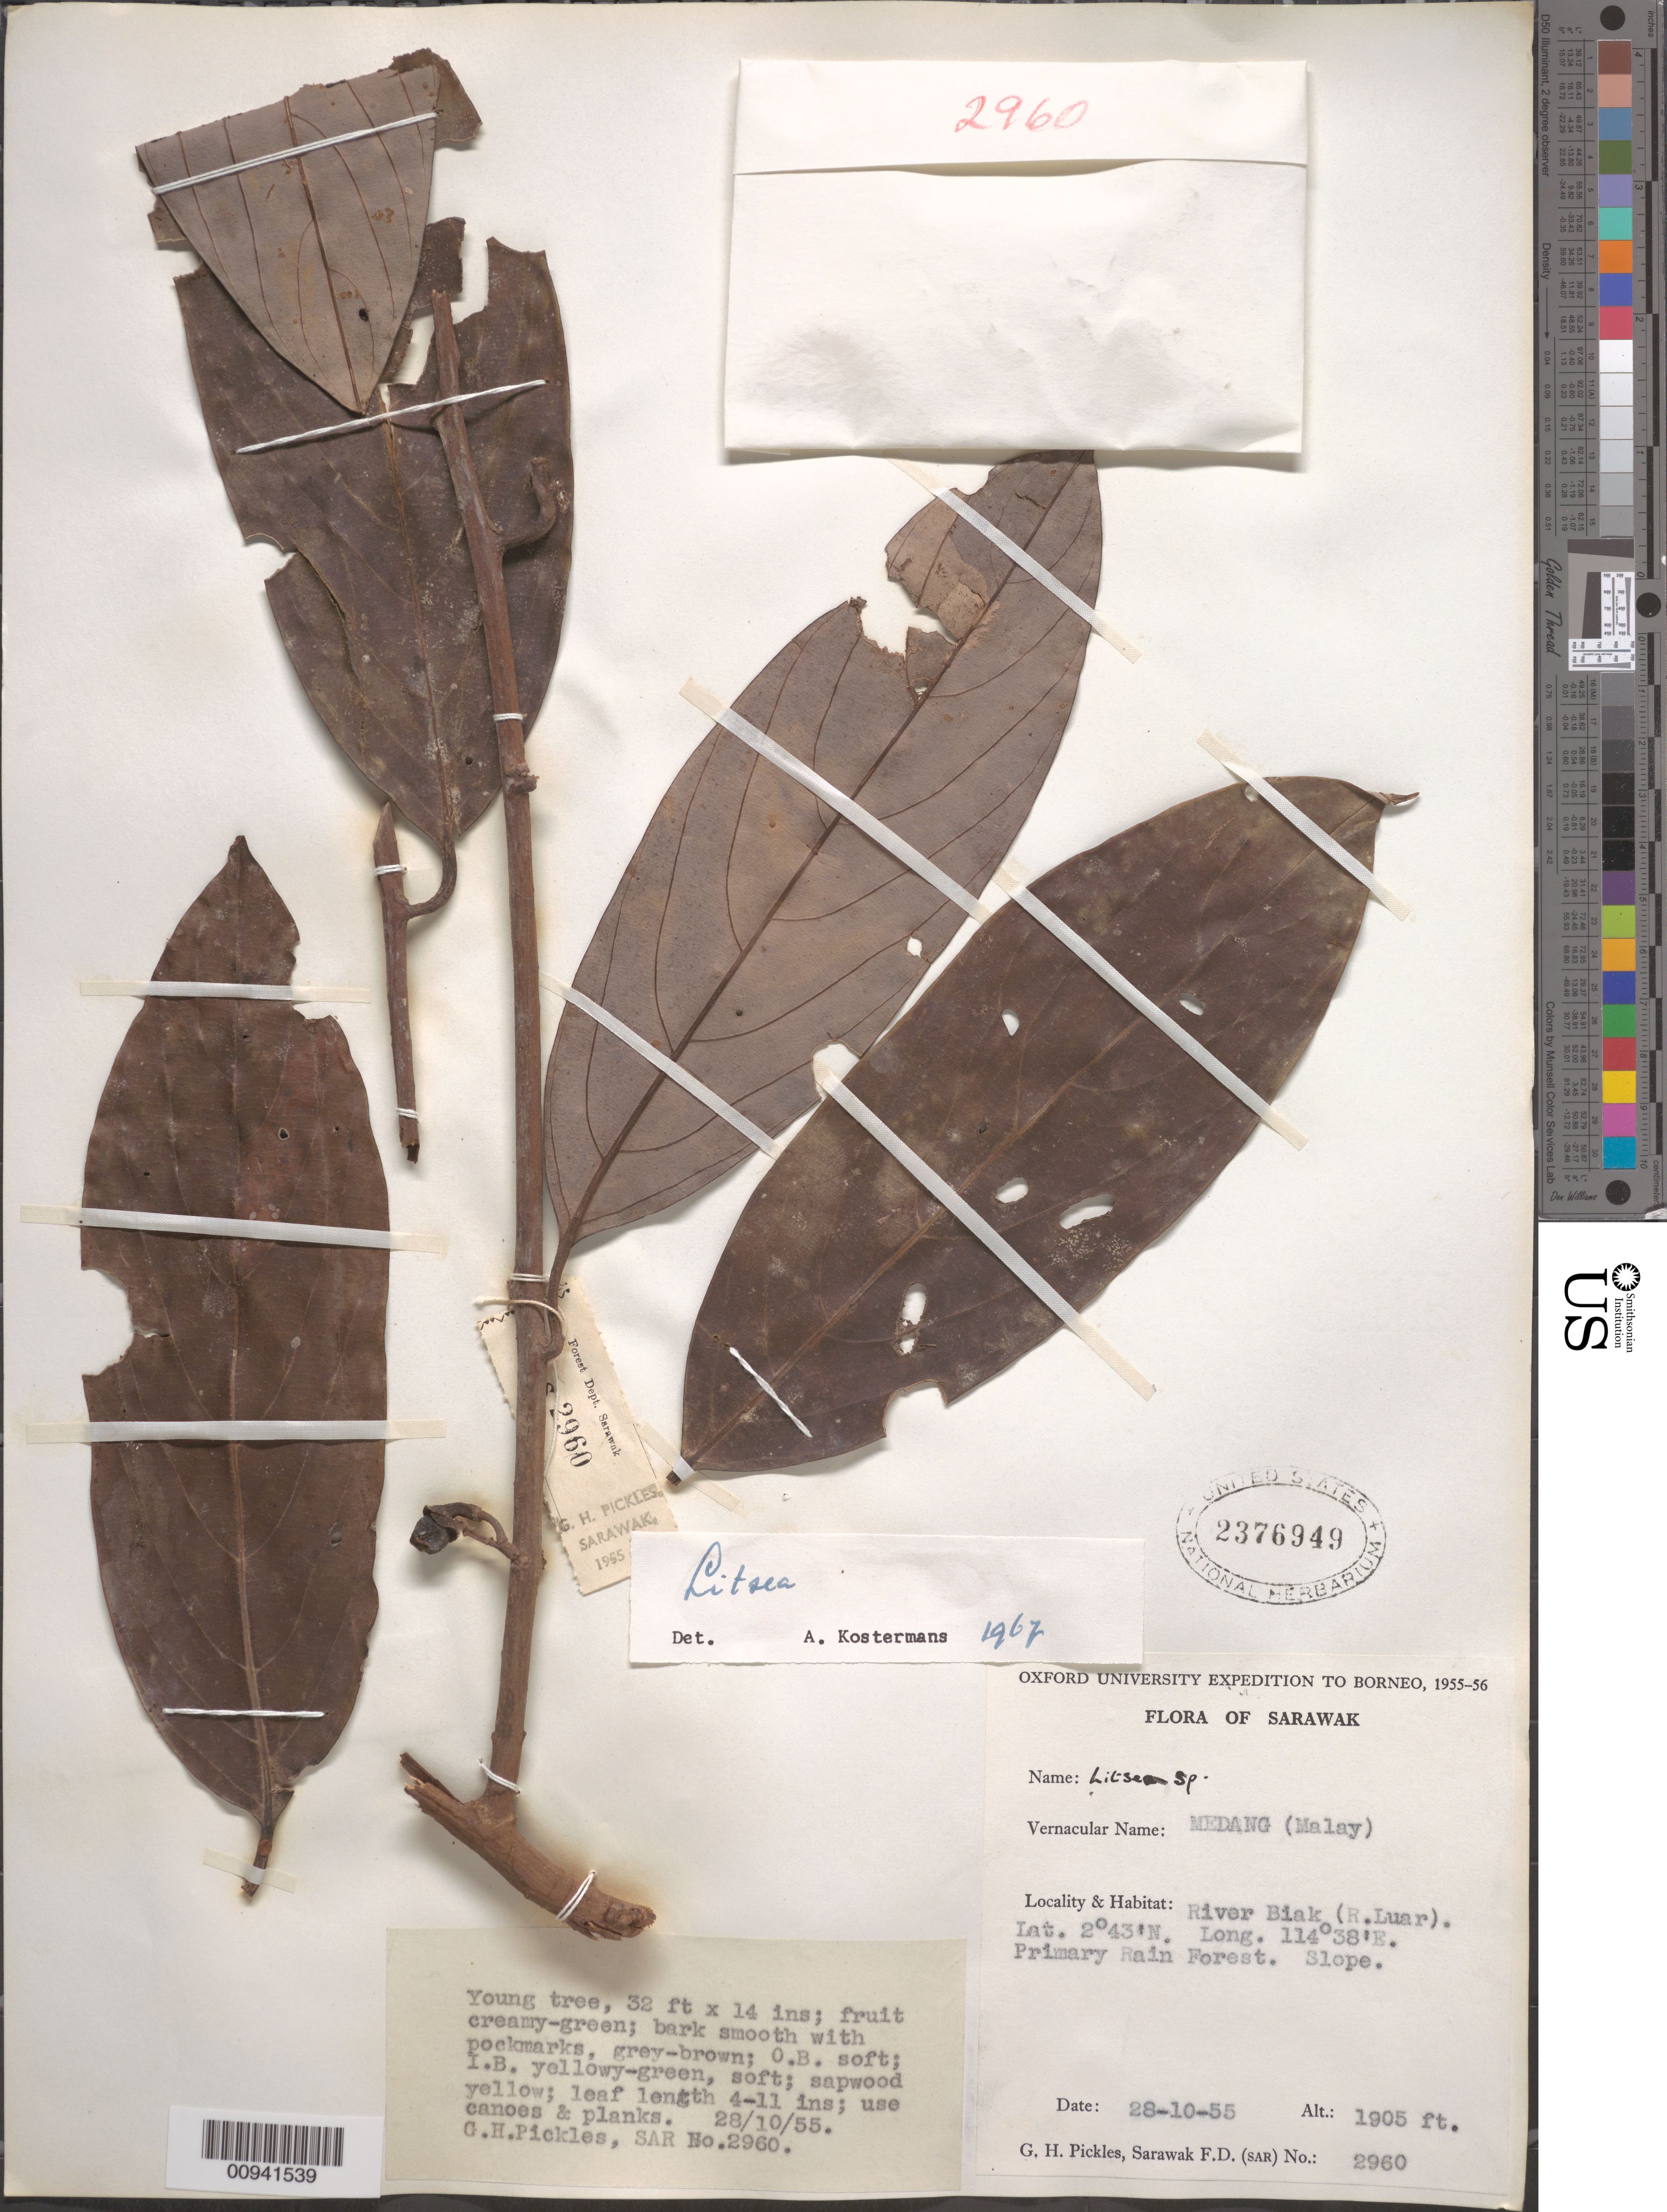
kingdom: Plantae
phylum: Tracheophyta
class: Magnoliopsida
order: Laurales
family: Lauraceae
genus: Litsea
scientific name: Litsea sp.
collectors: G. Pickles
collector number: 2960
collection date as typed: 28 Oct 1955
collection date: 1955-10-28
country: Malaysia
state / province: Sarawak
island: Borneo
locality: River Biak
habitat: PRIMARY rain forest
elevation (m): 581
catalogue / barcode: US 2376949